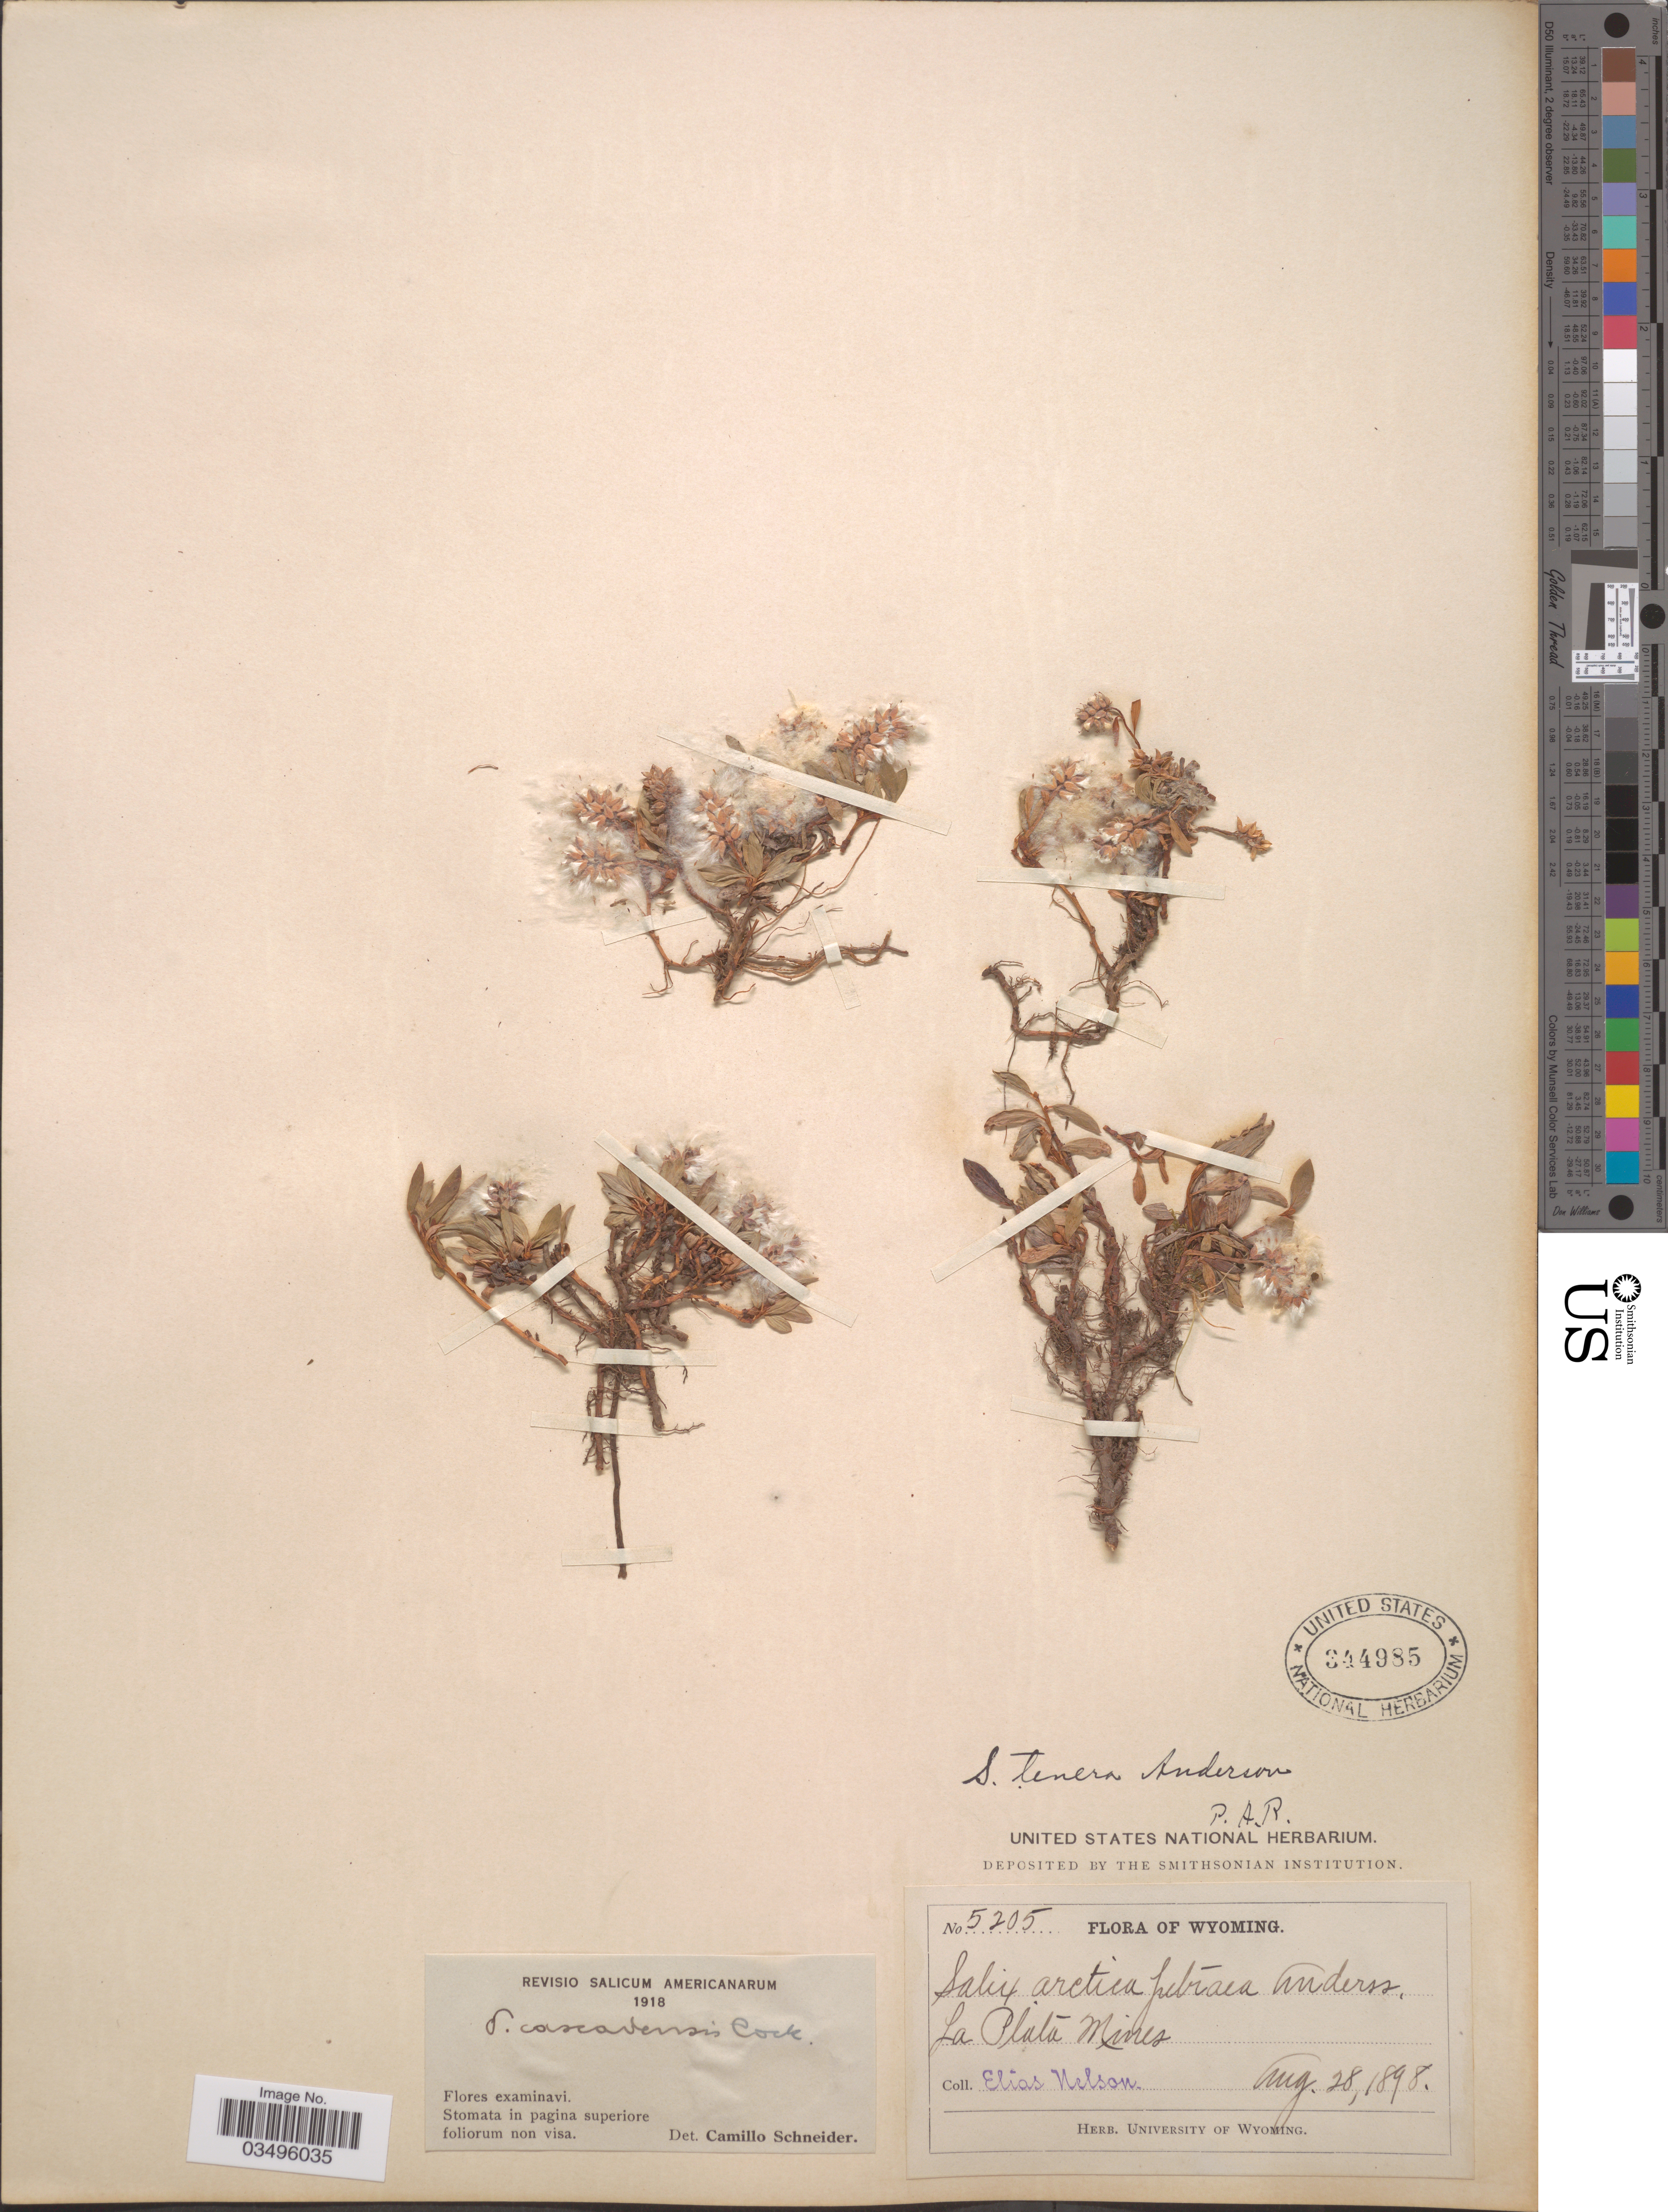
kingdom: Plantae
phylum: Tracheophyta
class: Magnoliopsida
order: Malpighiales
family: Salicaceae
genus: Salix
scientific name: Salix cascadensis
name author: Cockerell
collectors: E. Nelson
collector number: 5205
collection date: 1898-08-28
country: United States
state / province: Wyoming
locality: La Plata Mines.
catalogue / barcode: US 344985